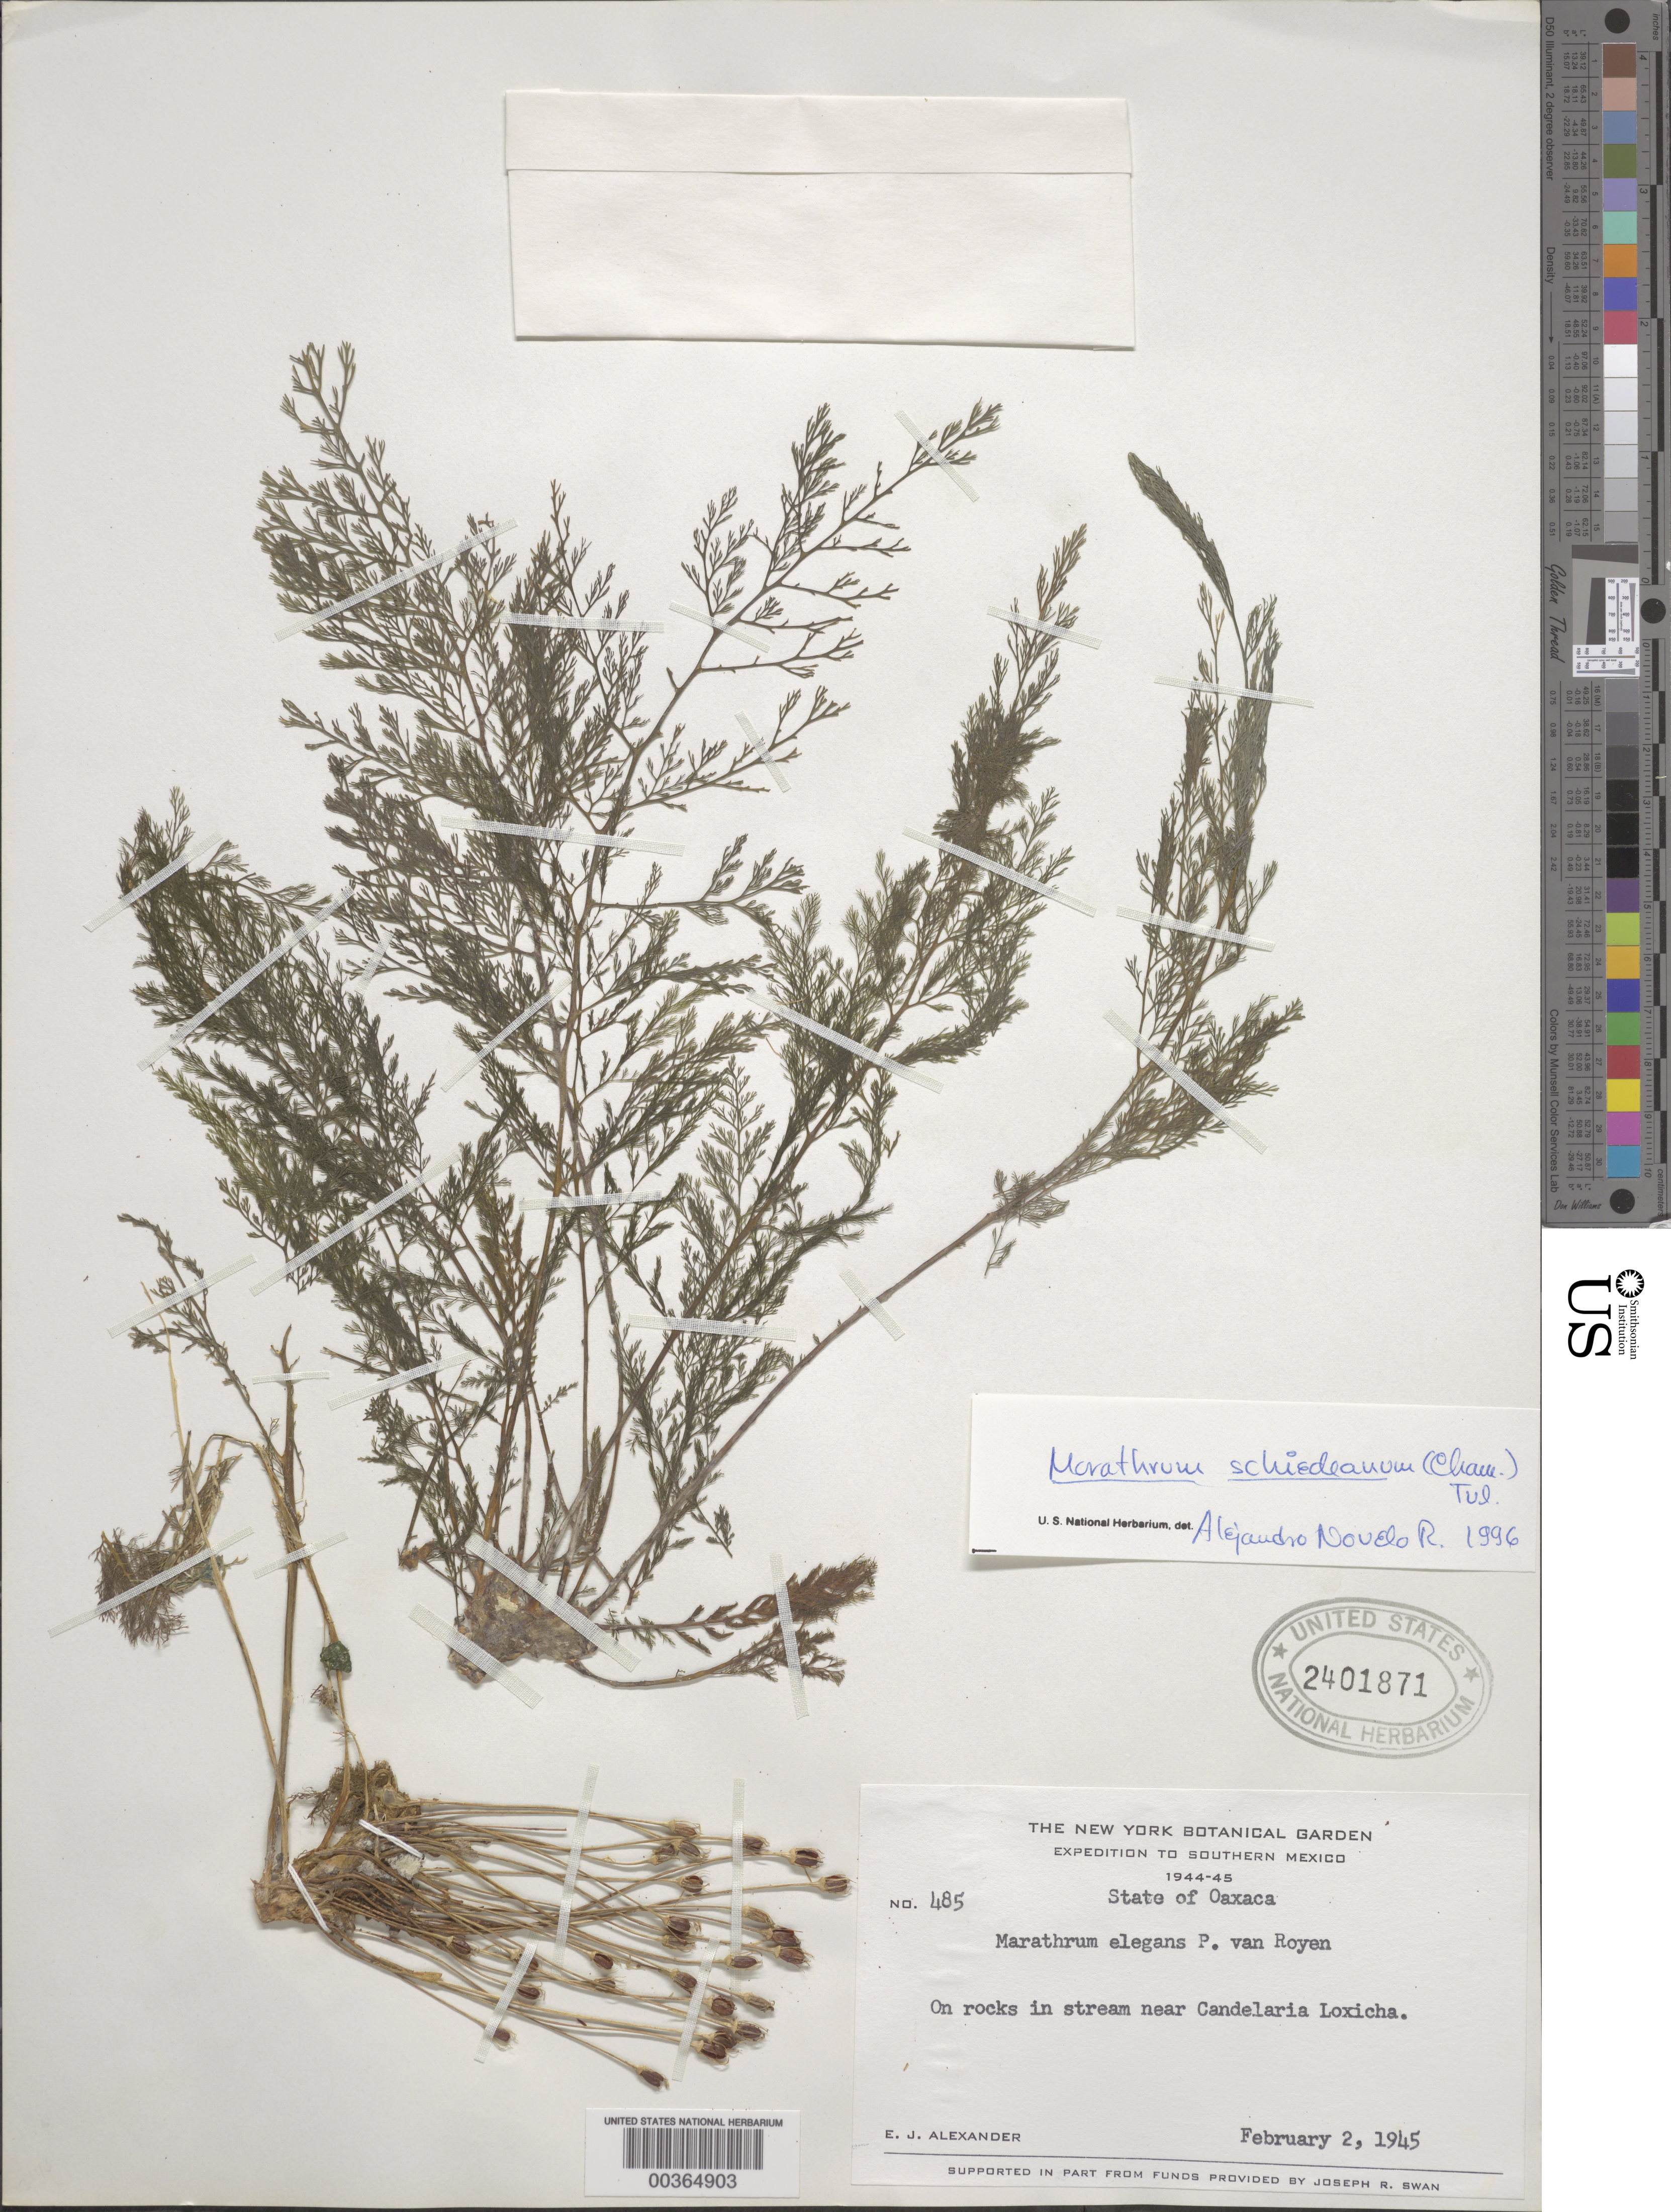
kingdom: Plantae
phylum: Tracheophyta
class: Magnoliopsida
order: Malpighiales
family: Podostemaceae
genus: Marathrum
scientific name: Marathrum schiedeanum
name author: Cham.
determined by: Novelo R., A.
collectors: E. J. Alexander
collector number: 485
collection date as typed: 02 Feb 1945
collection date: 1945-02-02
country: Mexico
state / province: Oaxaca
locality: Near candelaria loxicha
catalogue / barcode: US 2401871